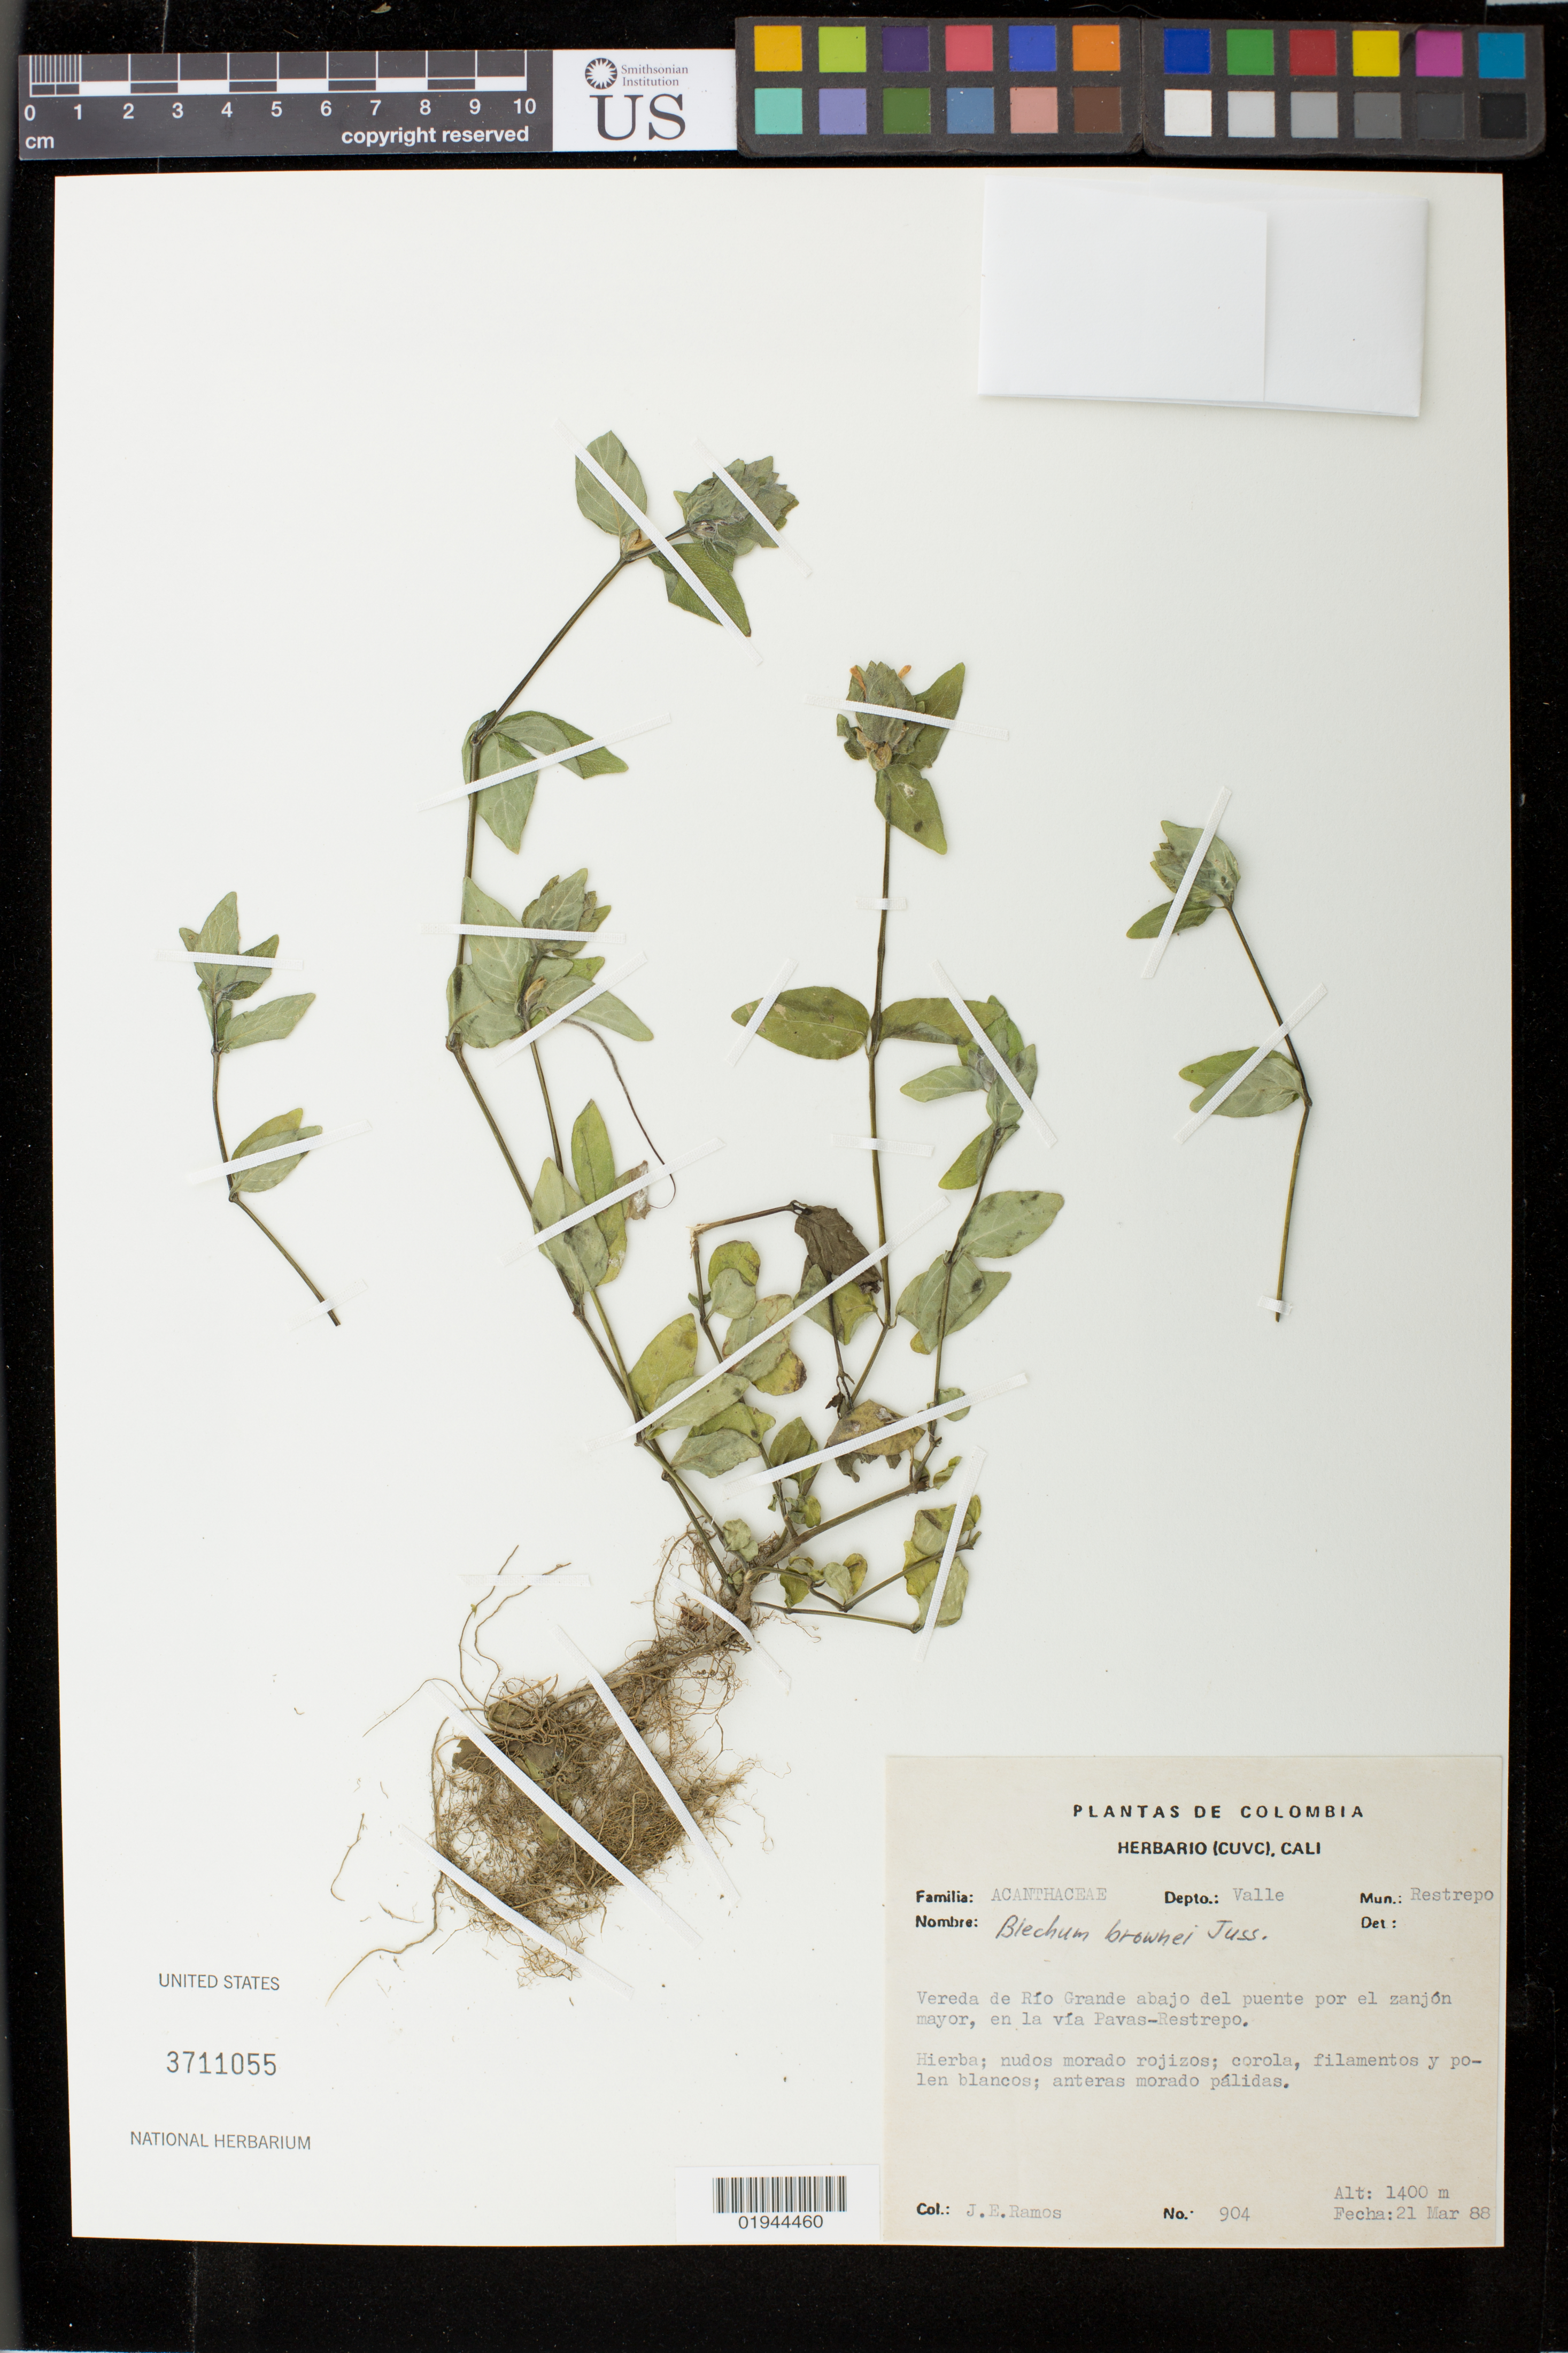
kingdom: Plantae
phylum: Tracheophyta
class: Magnoliopsida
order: Lamiales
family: Acanthaceae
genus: Ruellia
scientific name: Ruellia blechum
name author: L.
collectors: J. E. Ramos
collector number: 904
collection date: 1988-03-21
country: Colombia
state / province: Valle del Cauca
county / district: Restrepo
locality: Vereda de Rio Grande abajo del puente por el zanjon mayor, en la via Pavas-Restrepo.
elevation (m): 1400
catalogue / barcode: US 3711055